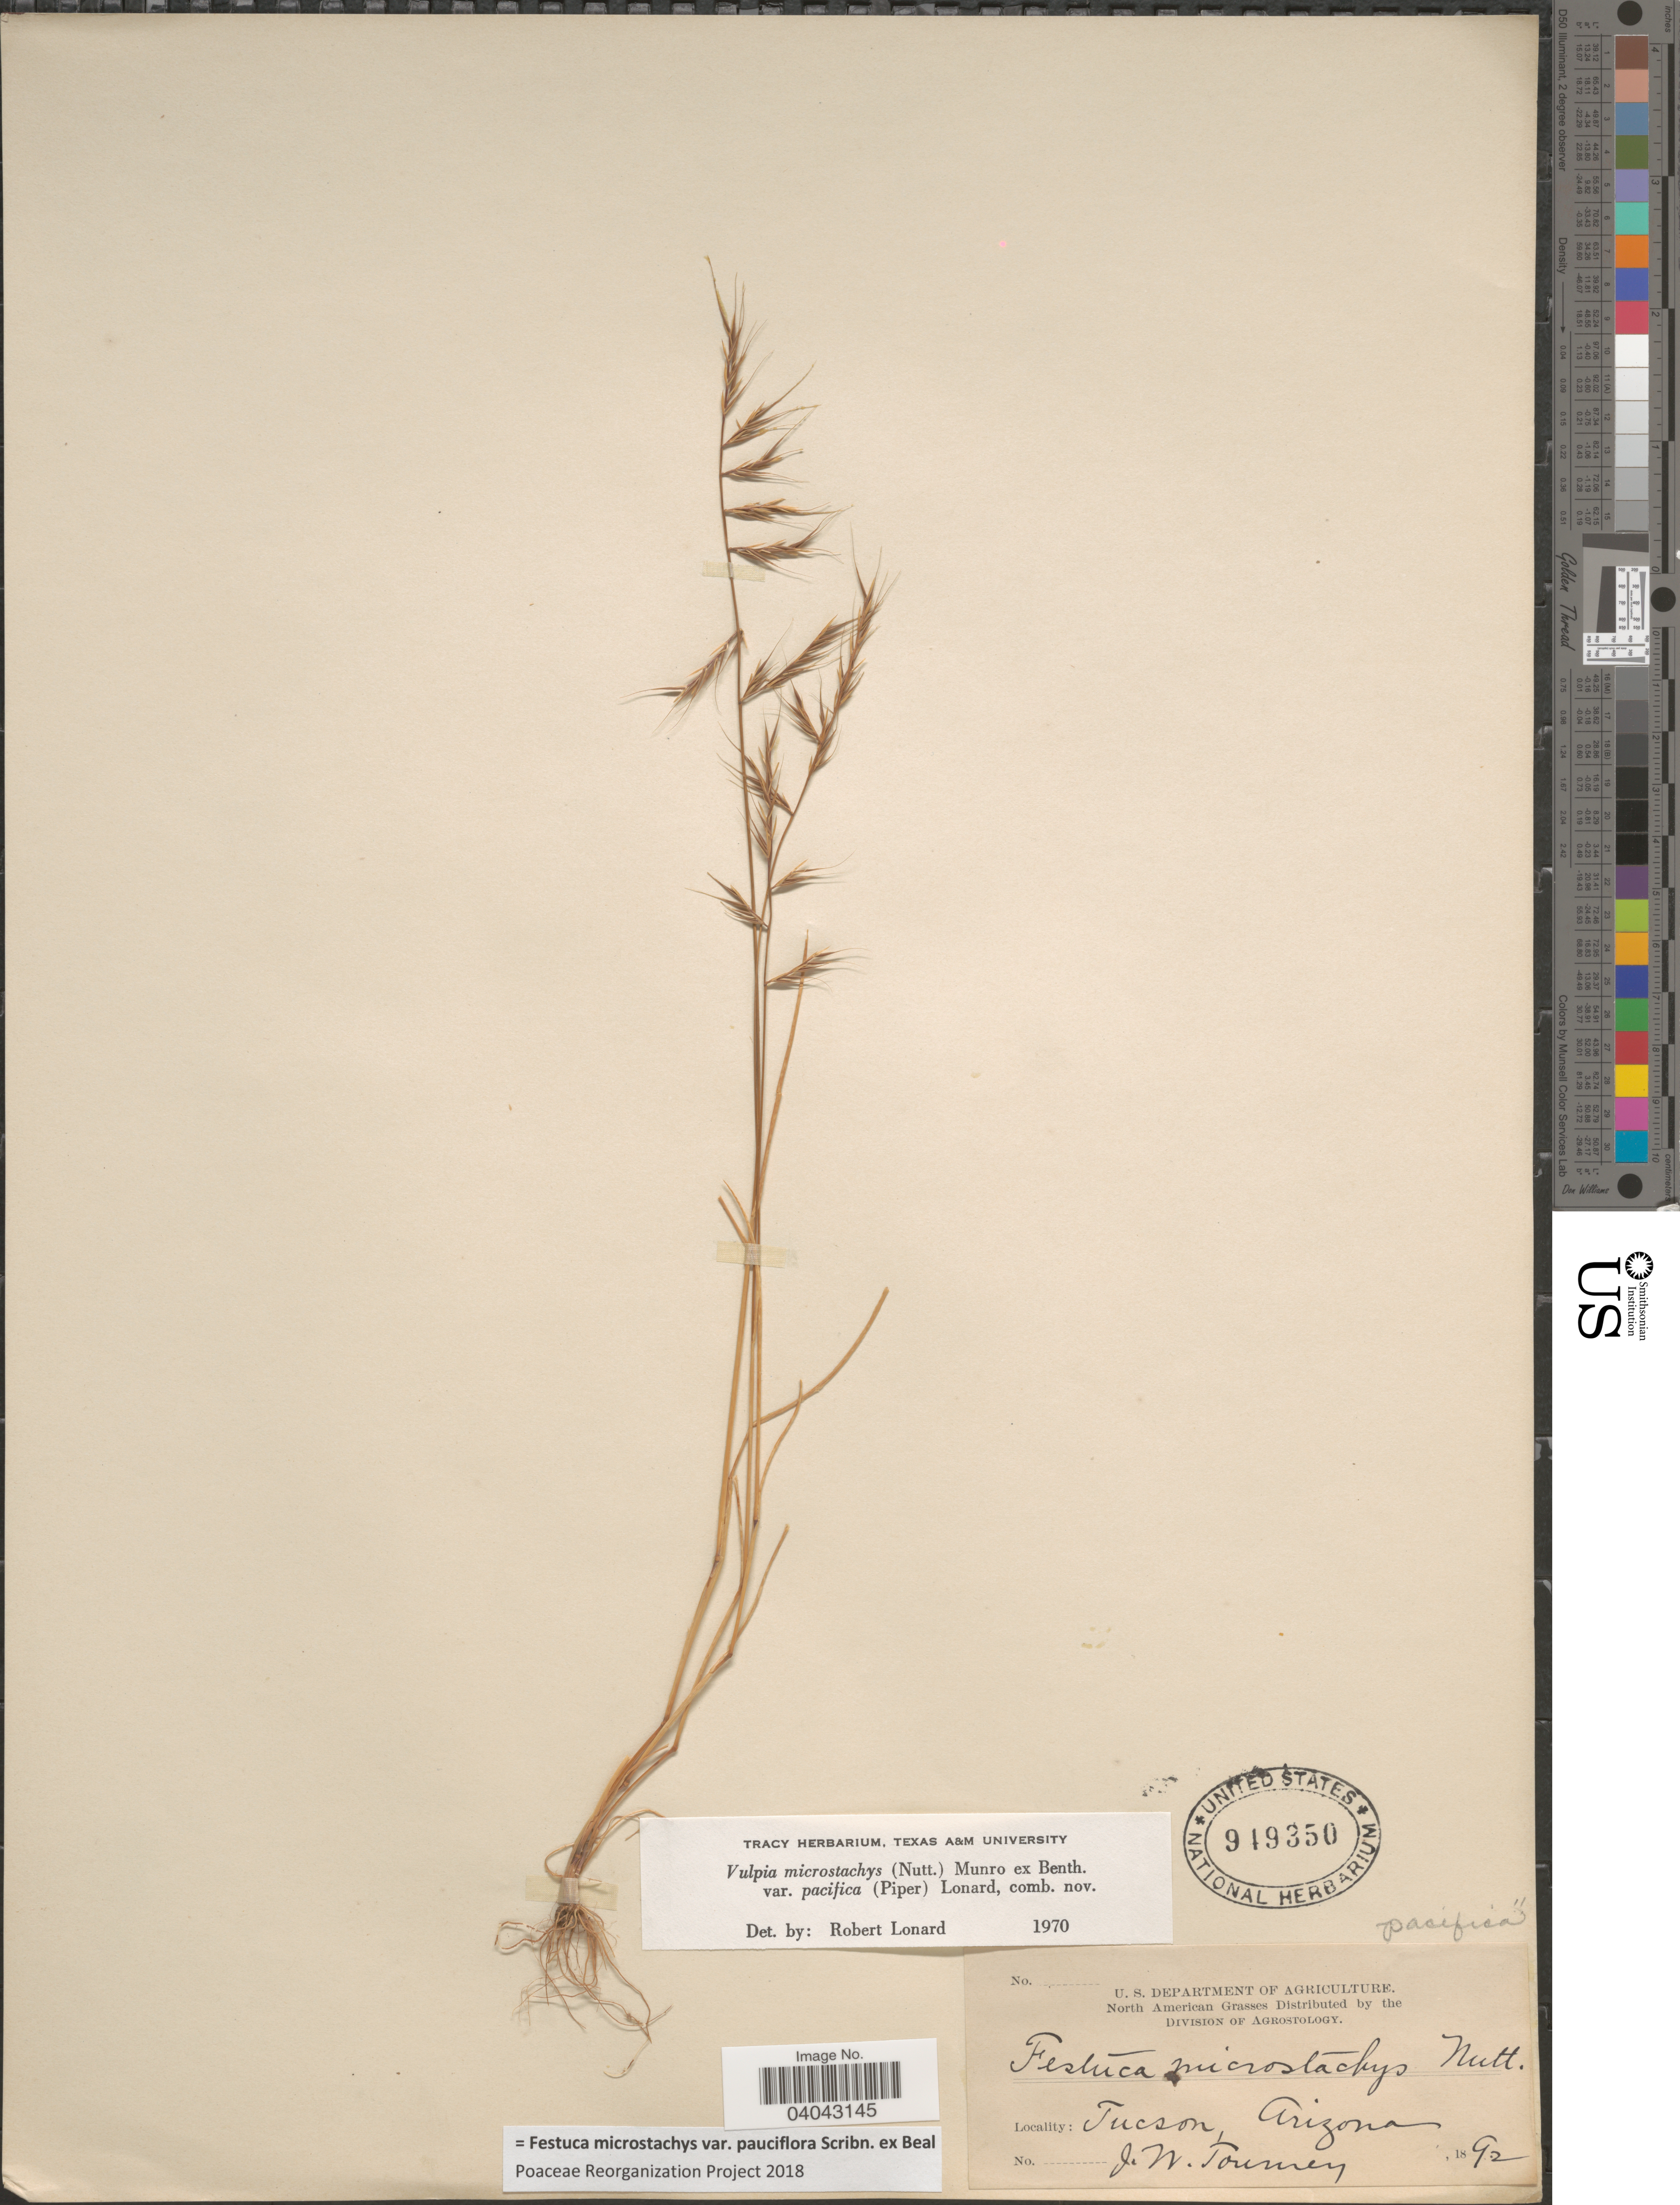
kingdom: Plantae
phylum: Tracheophyta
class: Liliopsida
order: Poales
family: Poaceae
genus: Festuca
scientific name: Festuca microstachys var. pauciflora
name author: Scribn. ex W.J. Beal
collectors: J. W. Toumey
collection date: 1892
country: United States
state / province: Arizona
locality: Tucson.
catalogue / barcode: US 949350